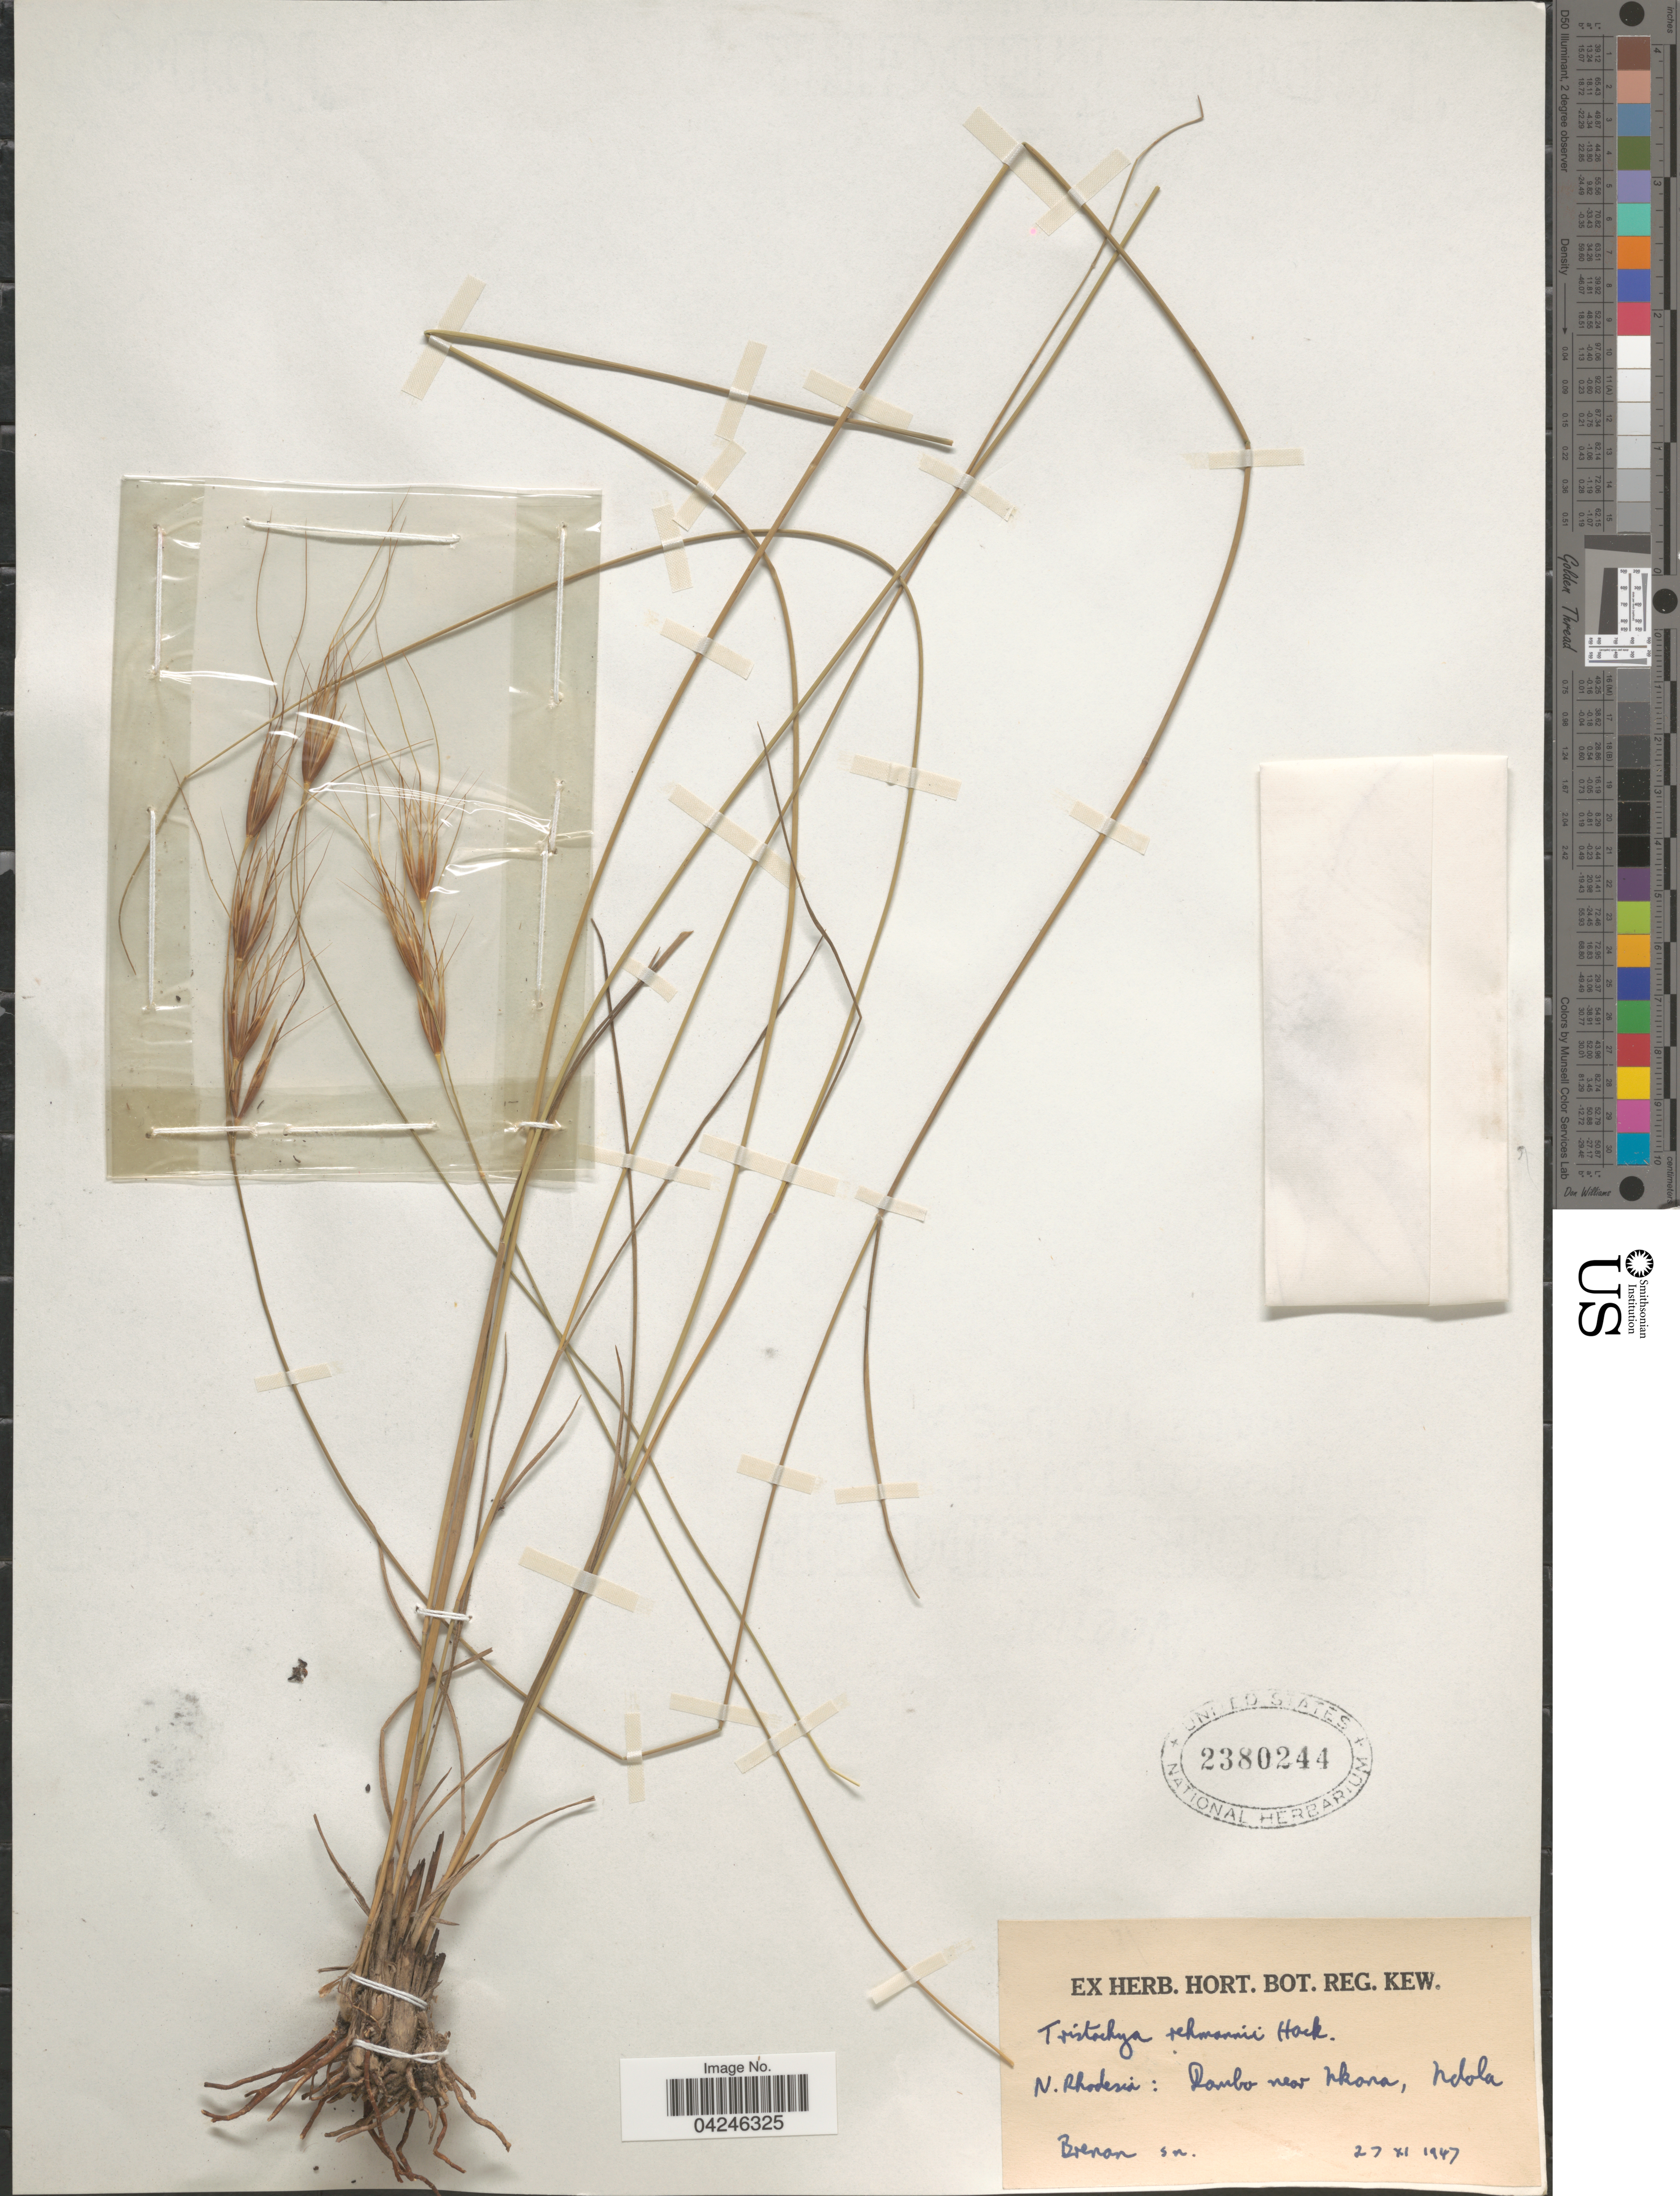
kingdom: Plantae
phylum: Tracheophyta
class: Liliopsida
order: Poales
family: Poaceae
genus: Tristachya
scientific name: Tristachya rehmannii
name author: Hack. in Schinz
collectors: Brenan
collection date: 1947-11-27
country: Zambia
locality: Rombo near Nkana, Ndola.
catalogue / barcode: US 2380244